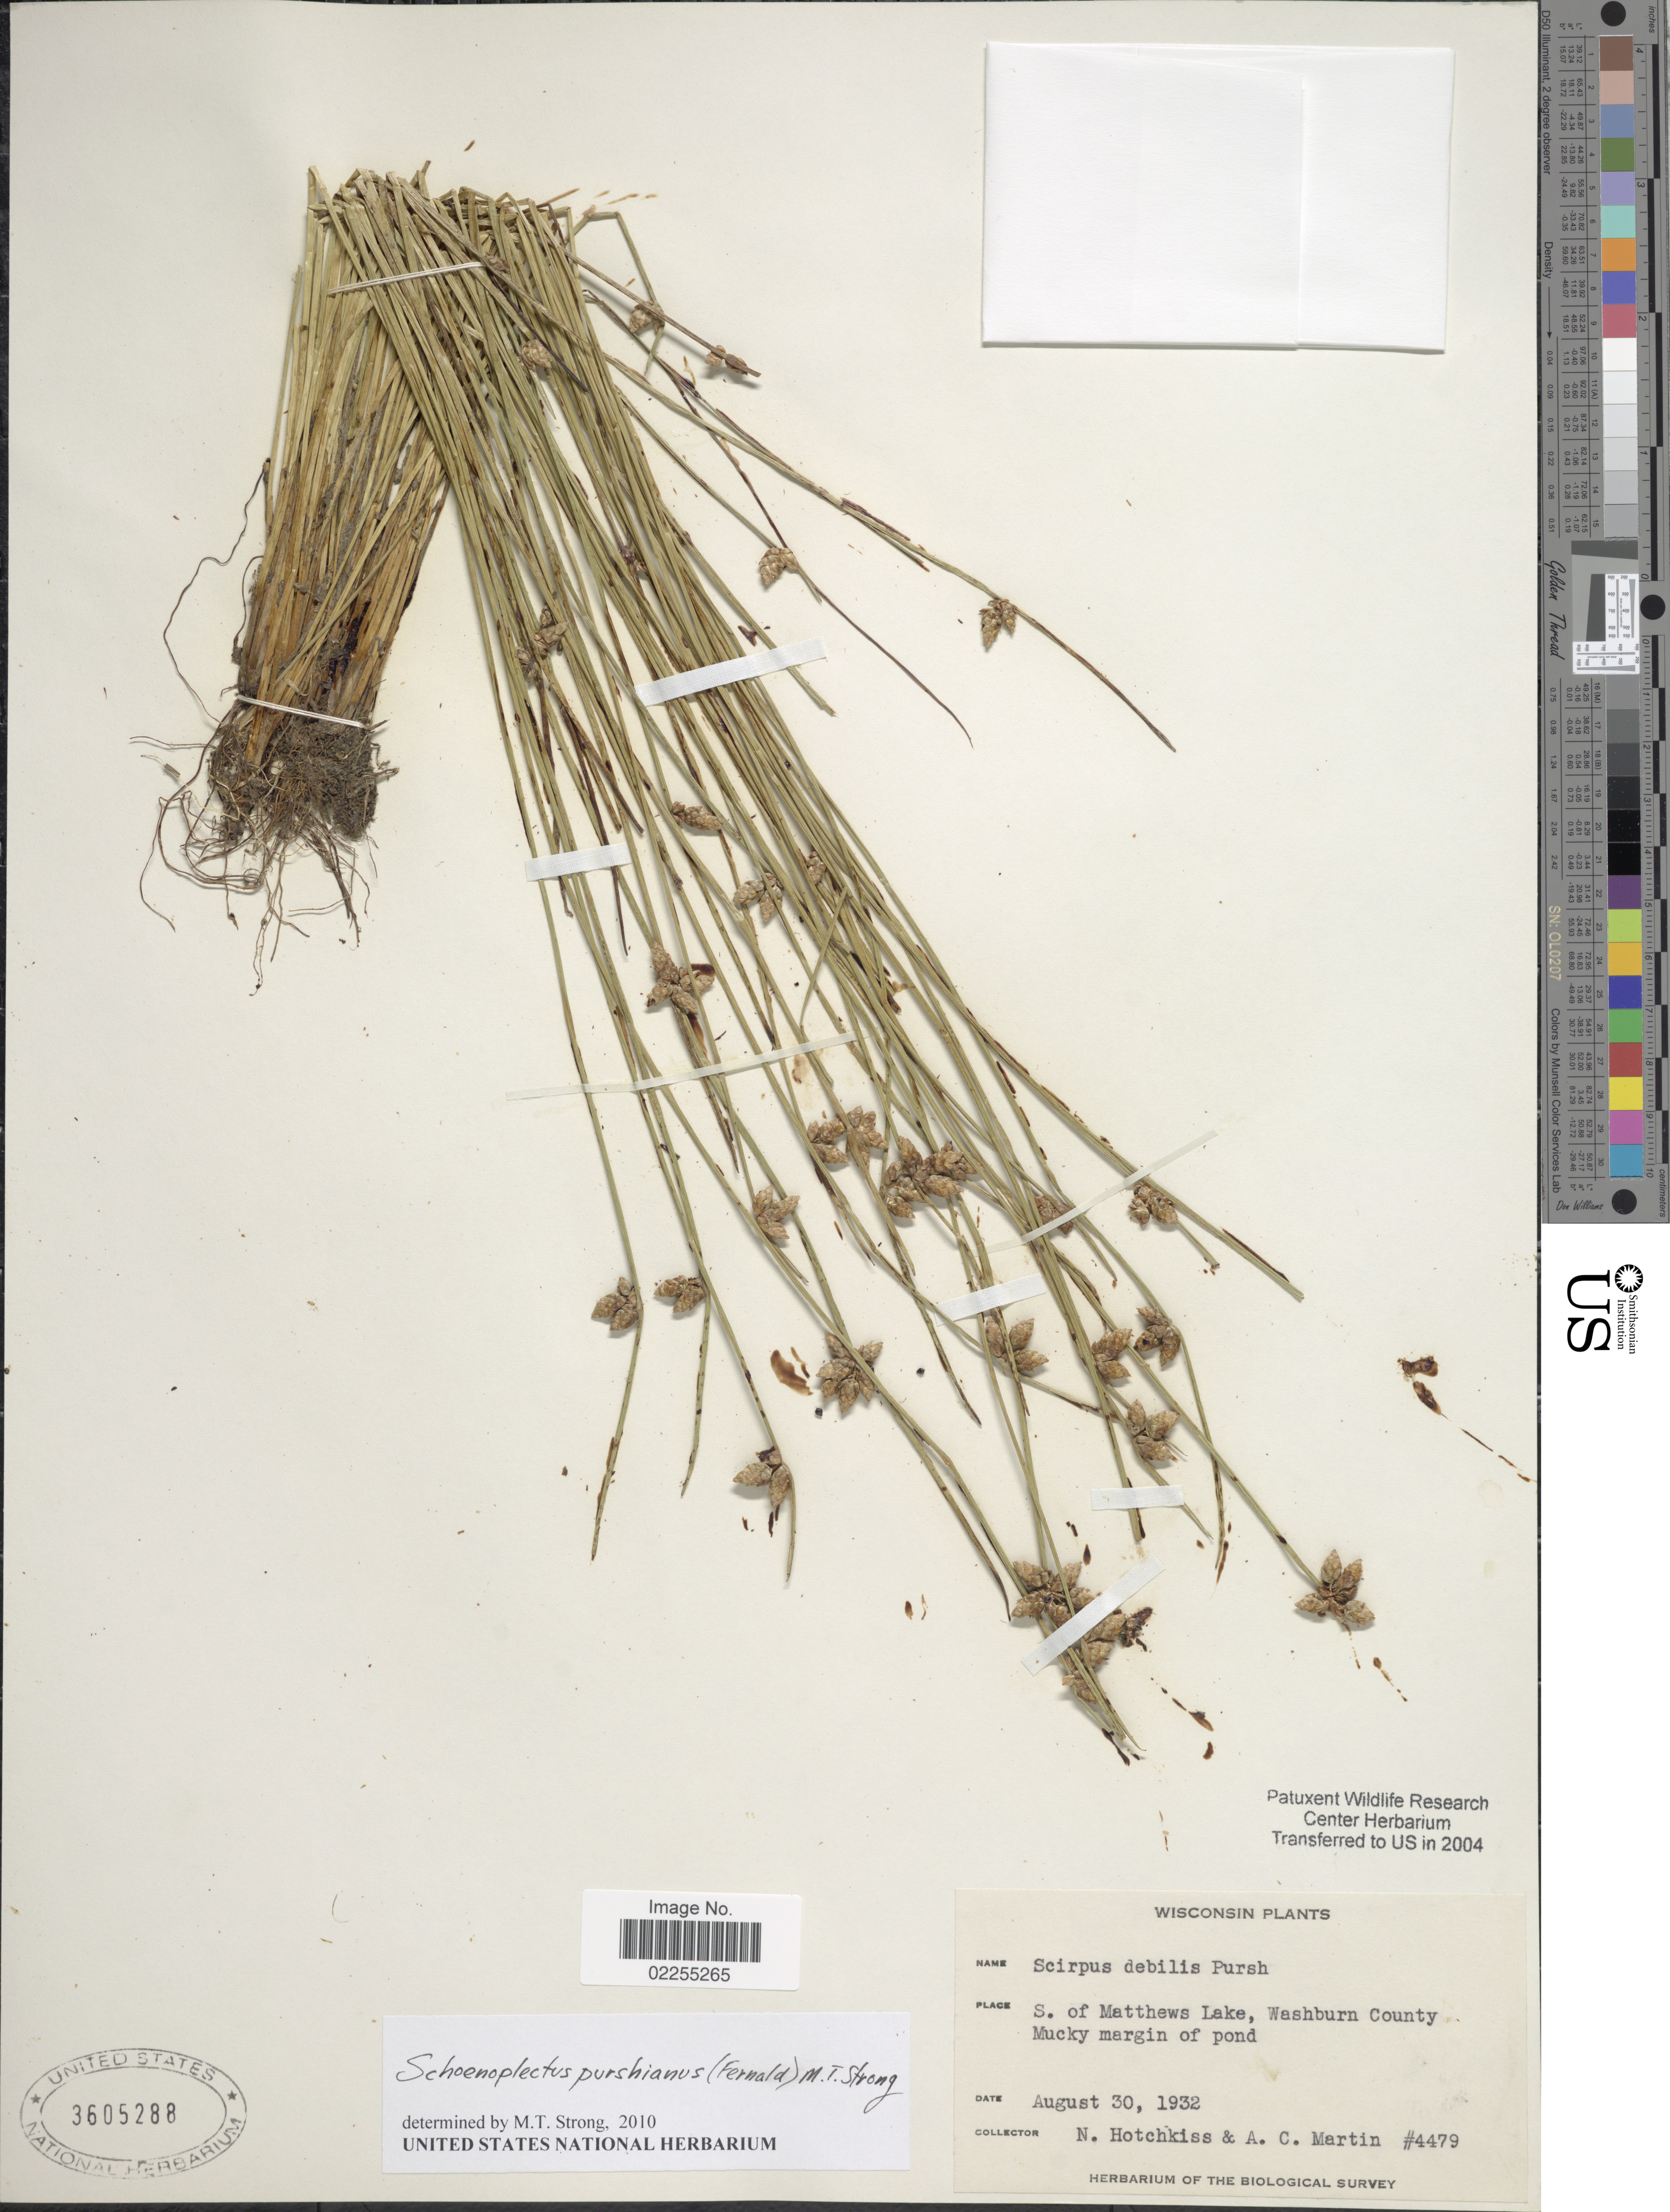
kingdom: Plantae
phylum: Tracheophyta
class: Liliopsida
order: Poales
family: Cyperaceae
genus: Schoenoplectus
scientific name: Schoenoplectus purshianus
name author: (Fernald) M.T. Strong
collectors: N. Hotchkiss & A. C. Martin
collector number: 4479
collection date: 1932-08-30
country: United States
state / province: Wisconsin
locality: S. of Matthews Lake, Washburn County. Mucky margin of pond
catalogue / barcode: US 3605288